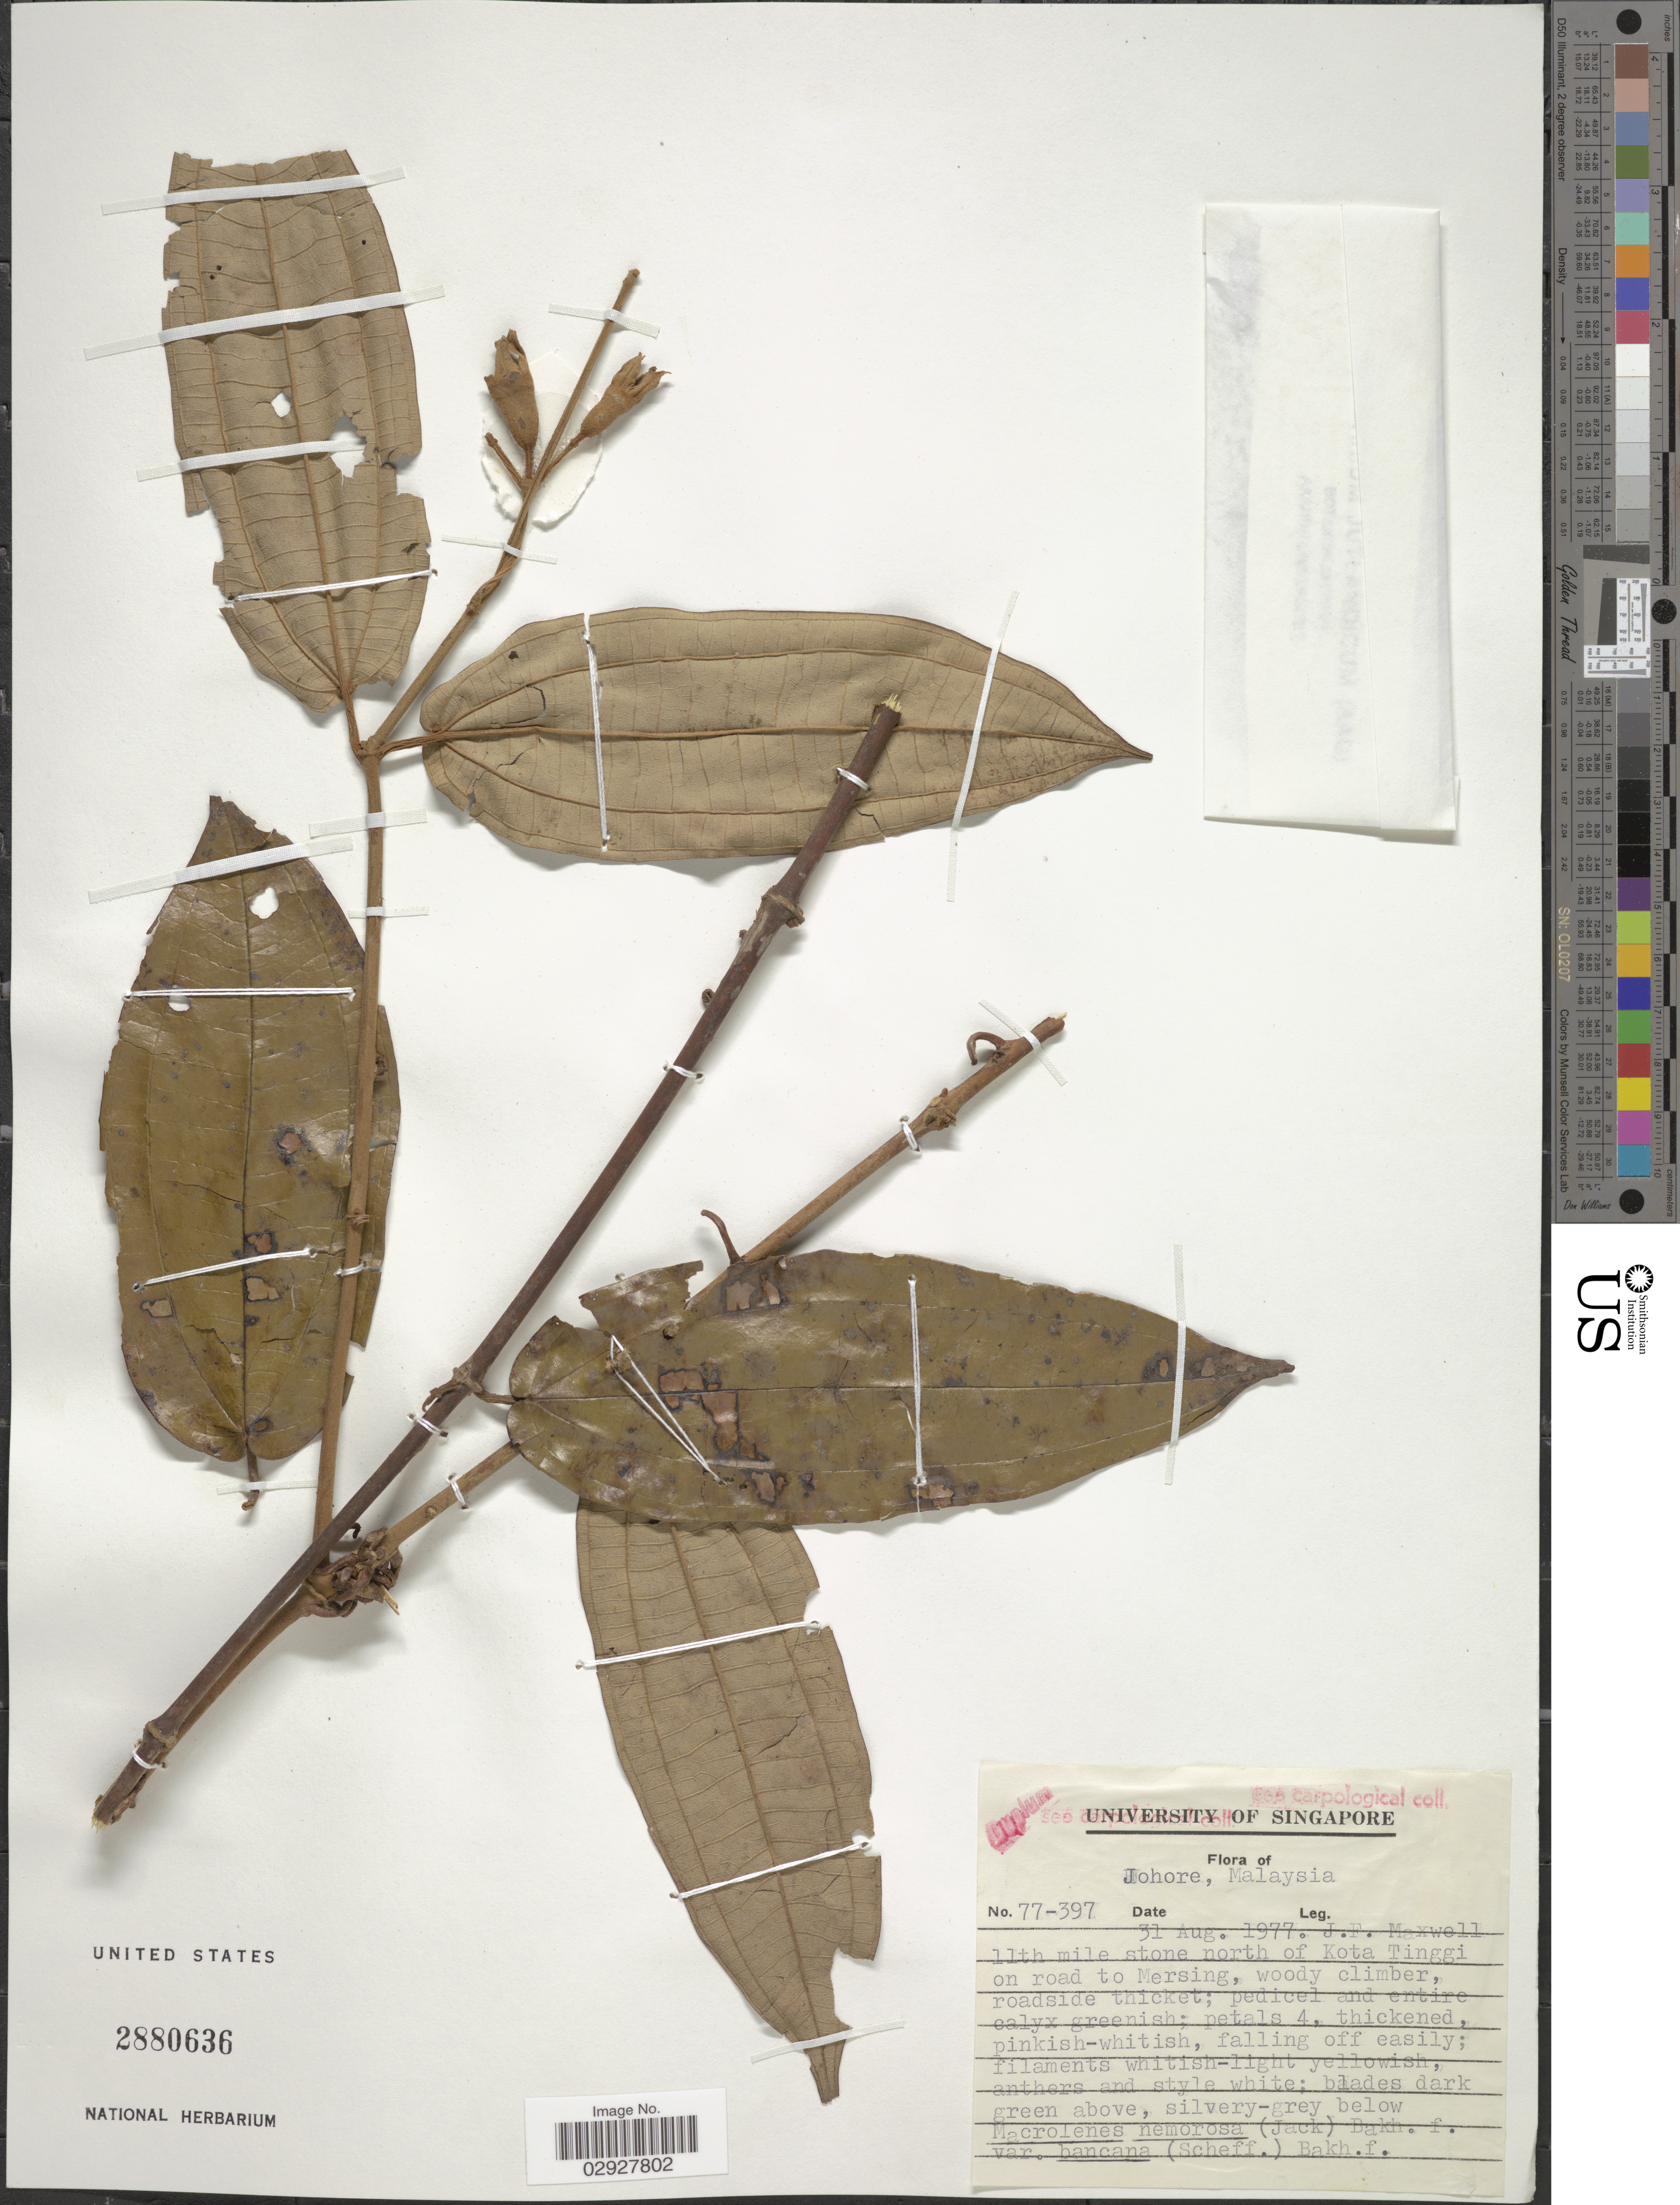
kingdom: Plantae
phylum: Tracheophyta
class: Magnoliopsida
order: Myrtales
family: Melastomataceae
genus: Macrolenes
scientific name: Macrolenes nemorosa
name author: (Jack) Bakh. f.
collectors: J. Maxwell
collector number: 77-397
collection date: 1977-08-31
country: Malaysia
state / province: Johor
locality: Johore. 11th mile stone north of Kots Tinggi on road to Mersing.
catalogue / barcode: US 2880636